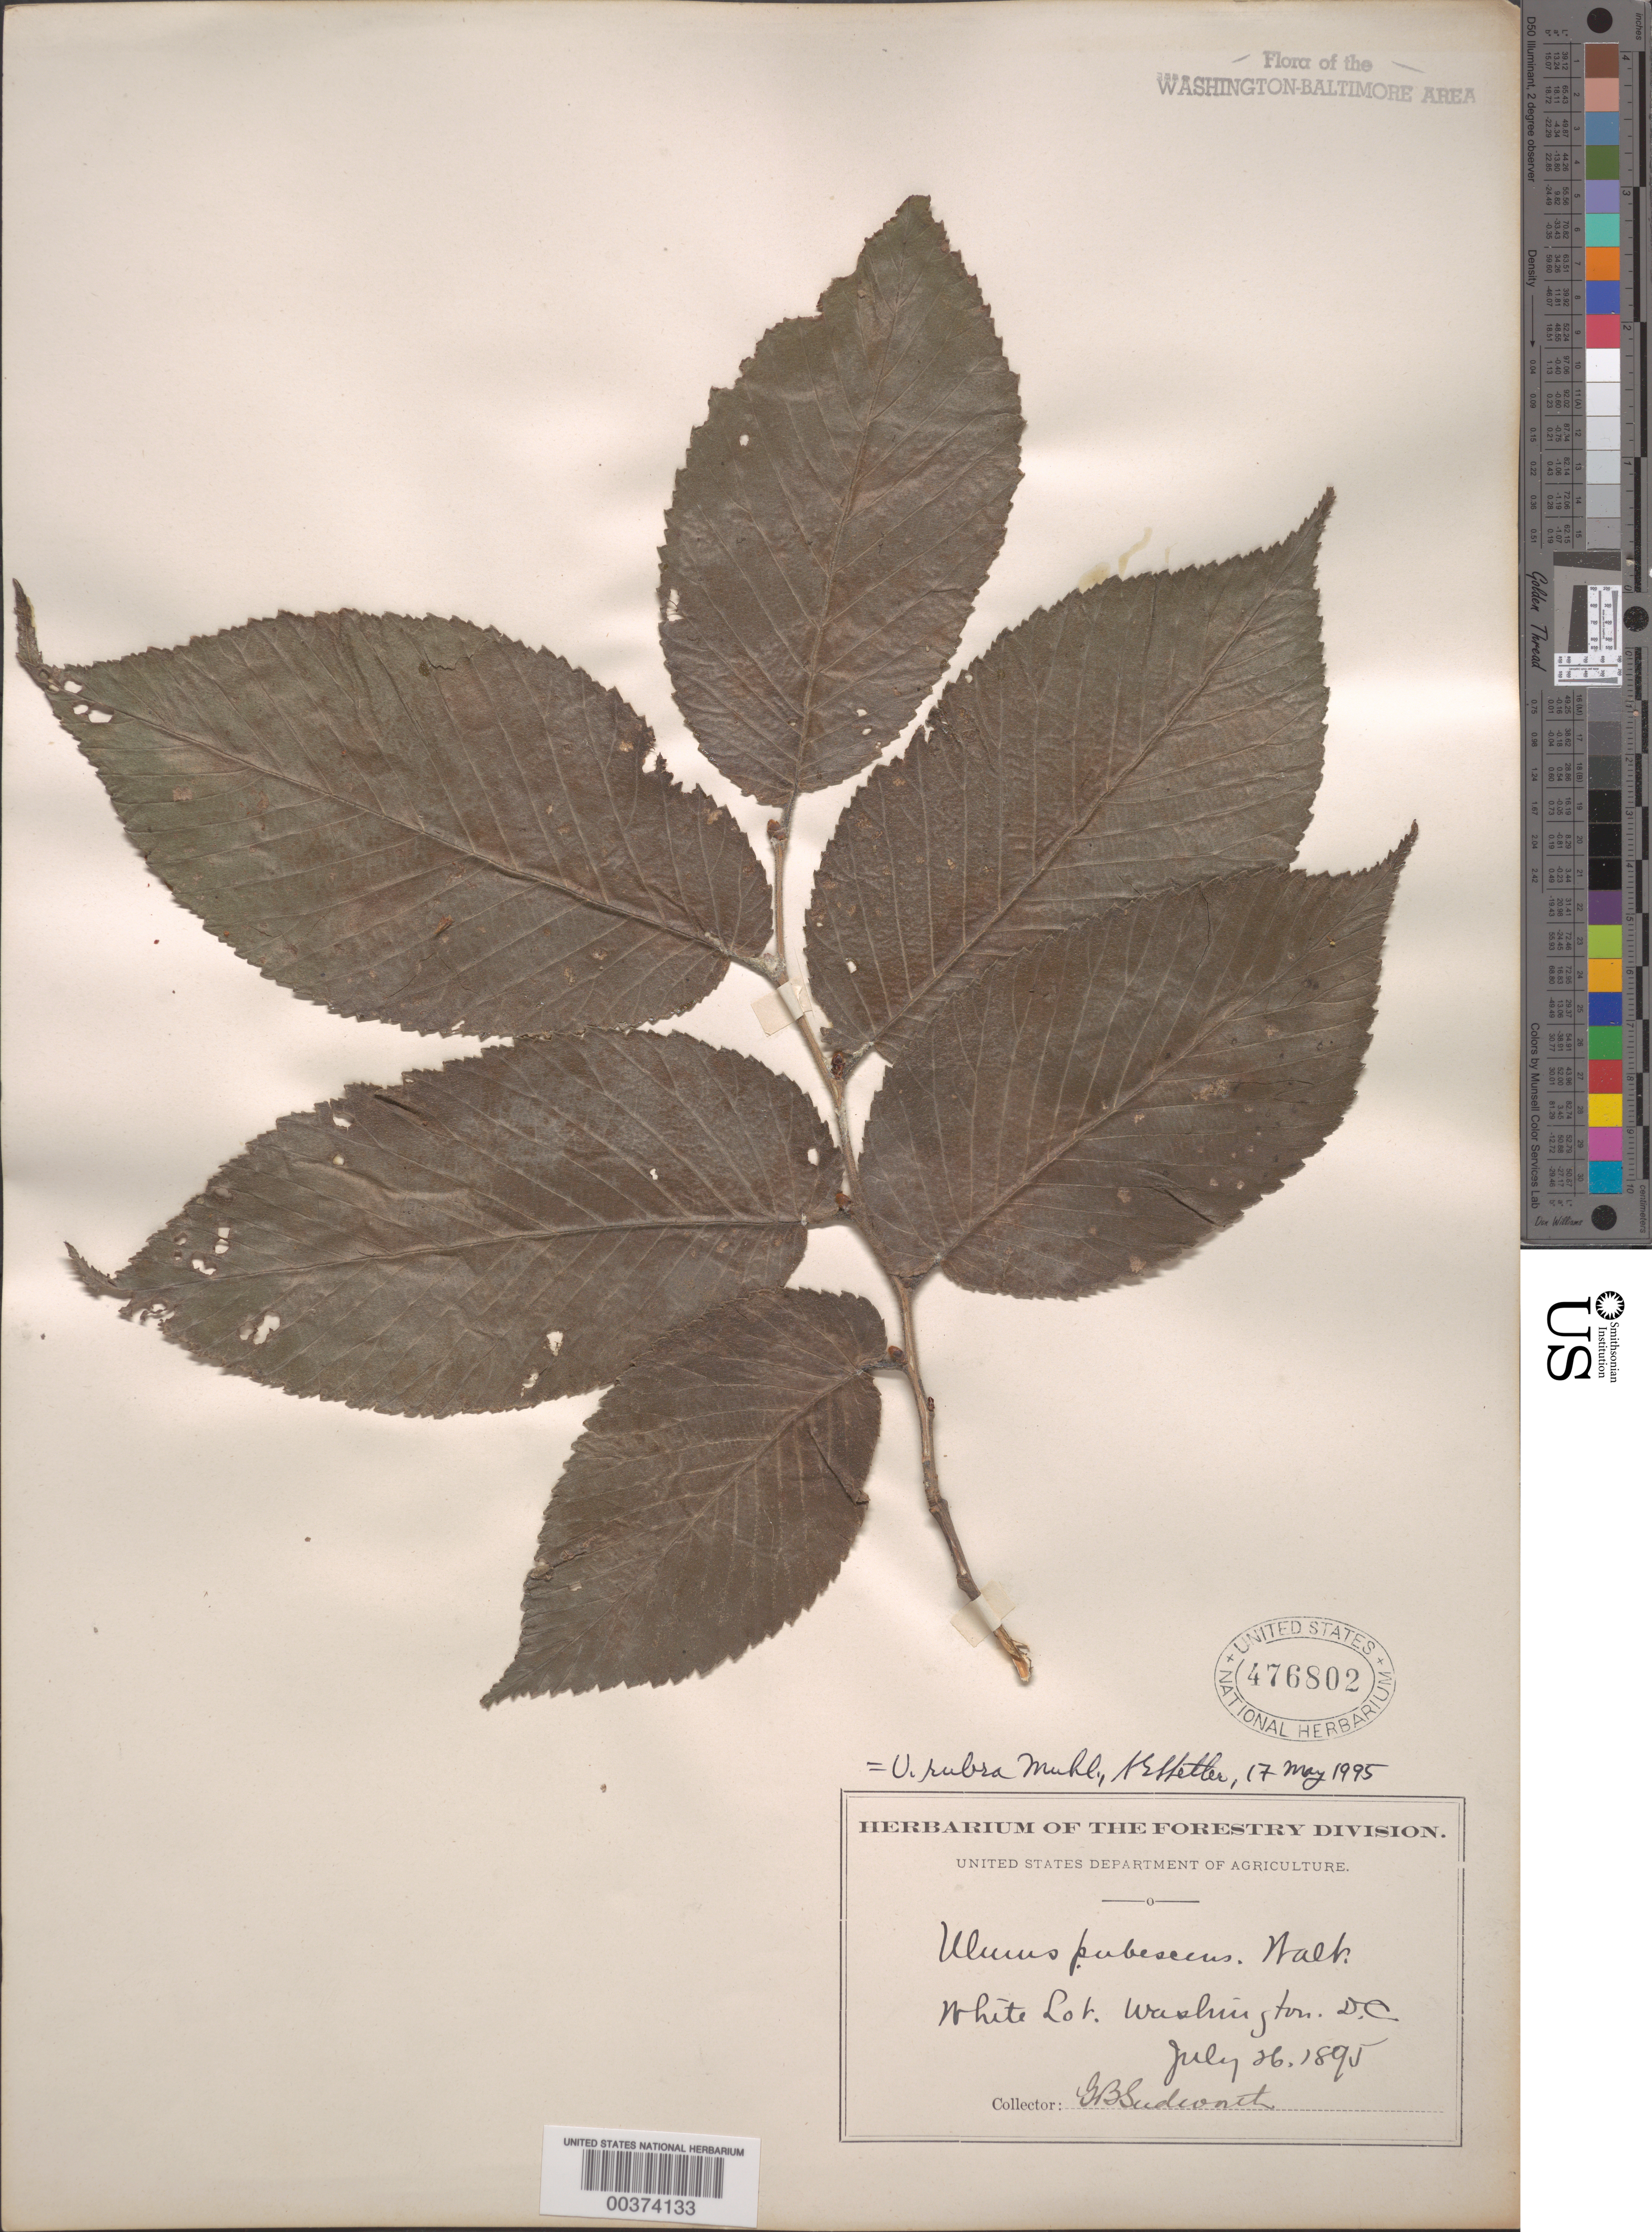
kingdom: Plantae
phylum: Tracheophyta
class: Magnoliopsida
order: Rosales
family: Ulmaceae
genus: Ulmus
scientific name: Ulmus rubra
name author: Muhl.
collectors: G. B. Sudworth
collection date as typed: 26 Jul 1895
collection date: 1895-07-26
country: United States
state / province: District of Columbia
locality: White Lot, SW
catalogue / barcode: US 476802